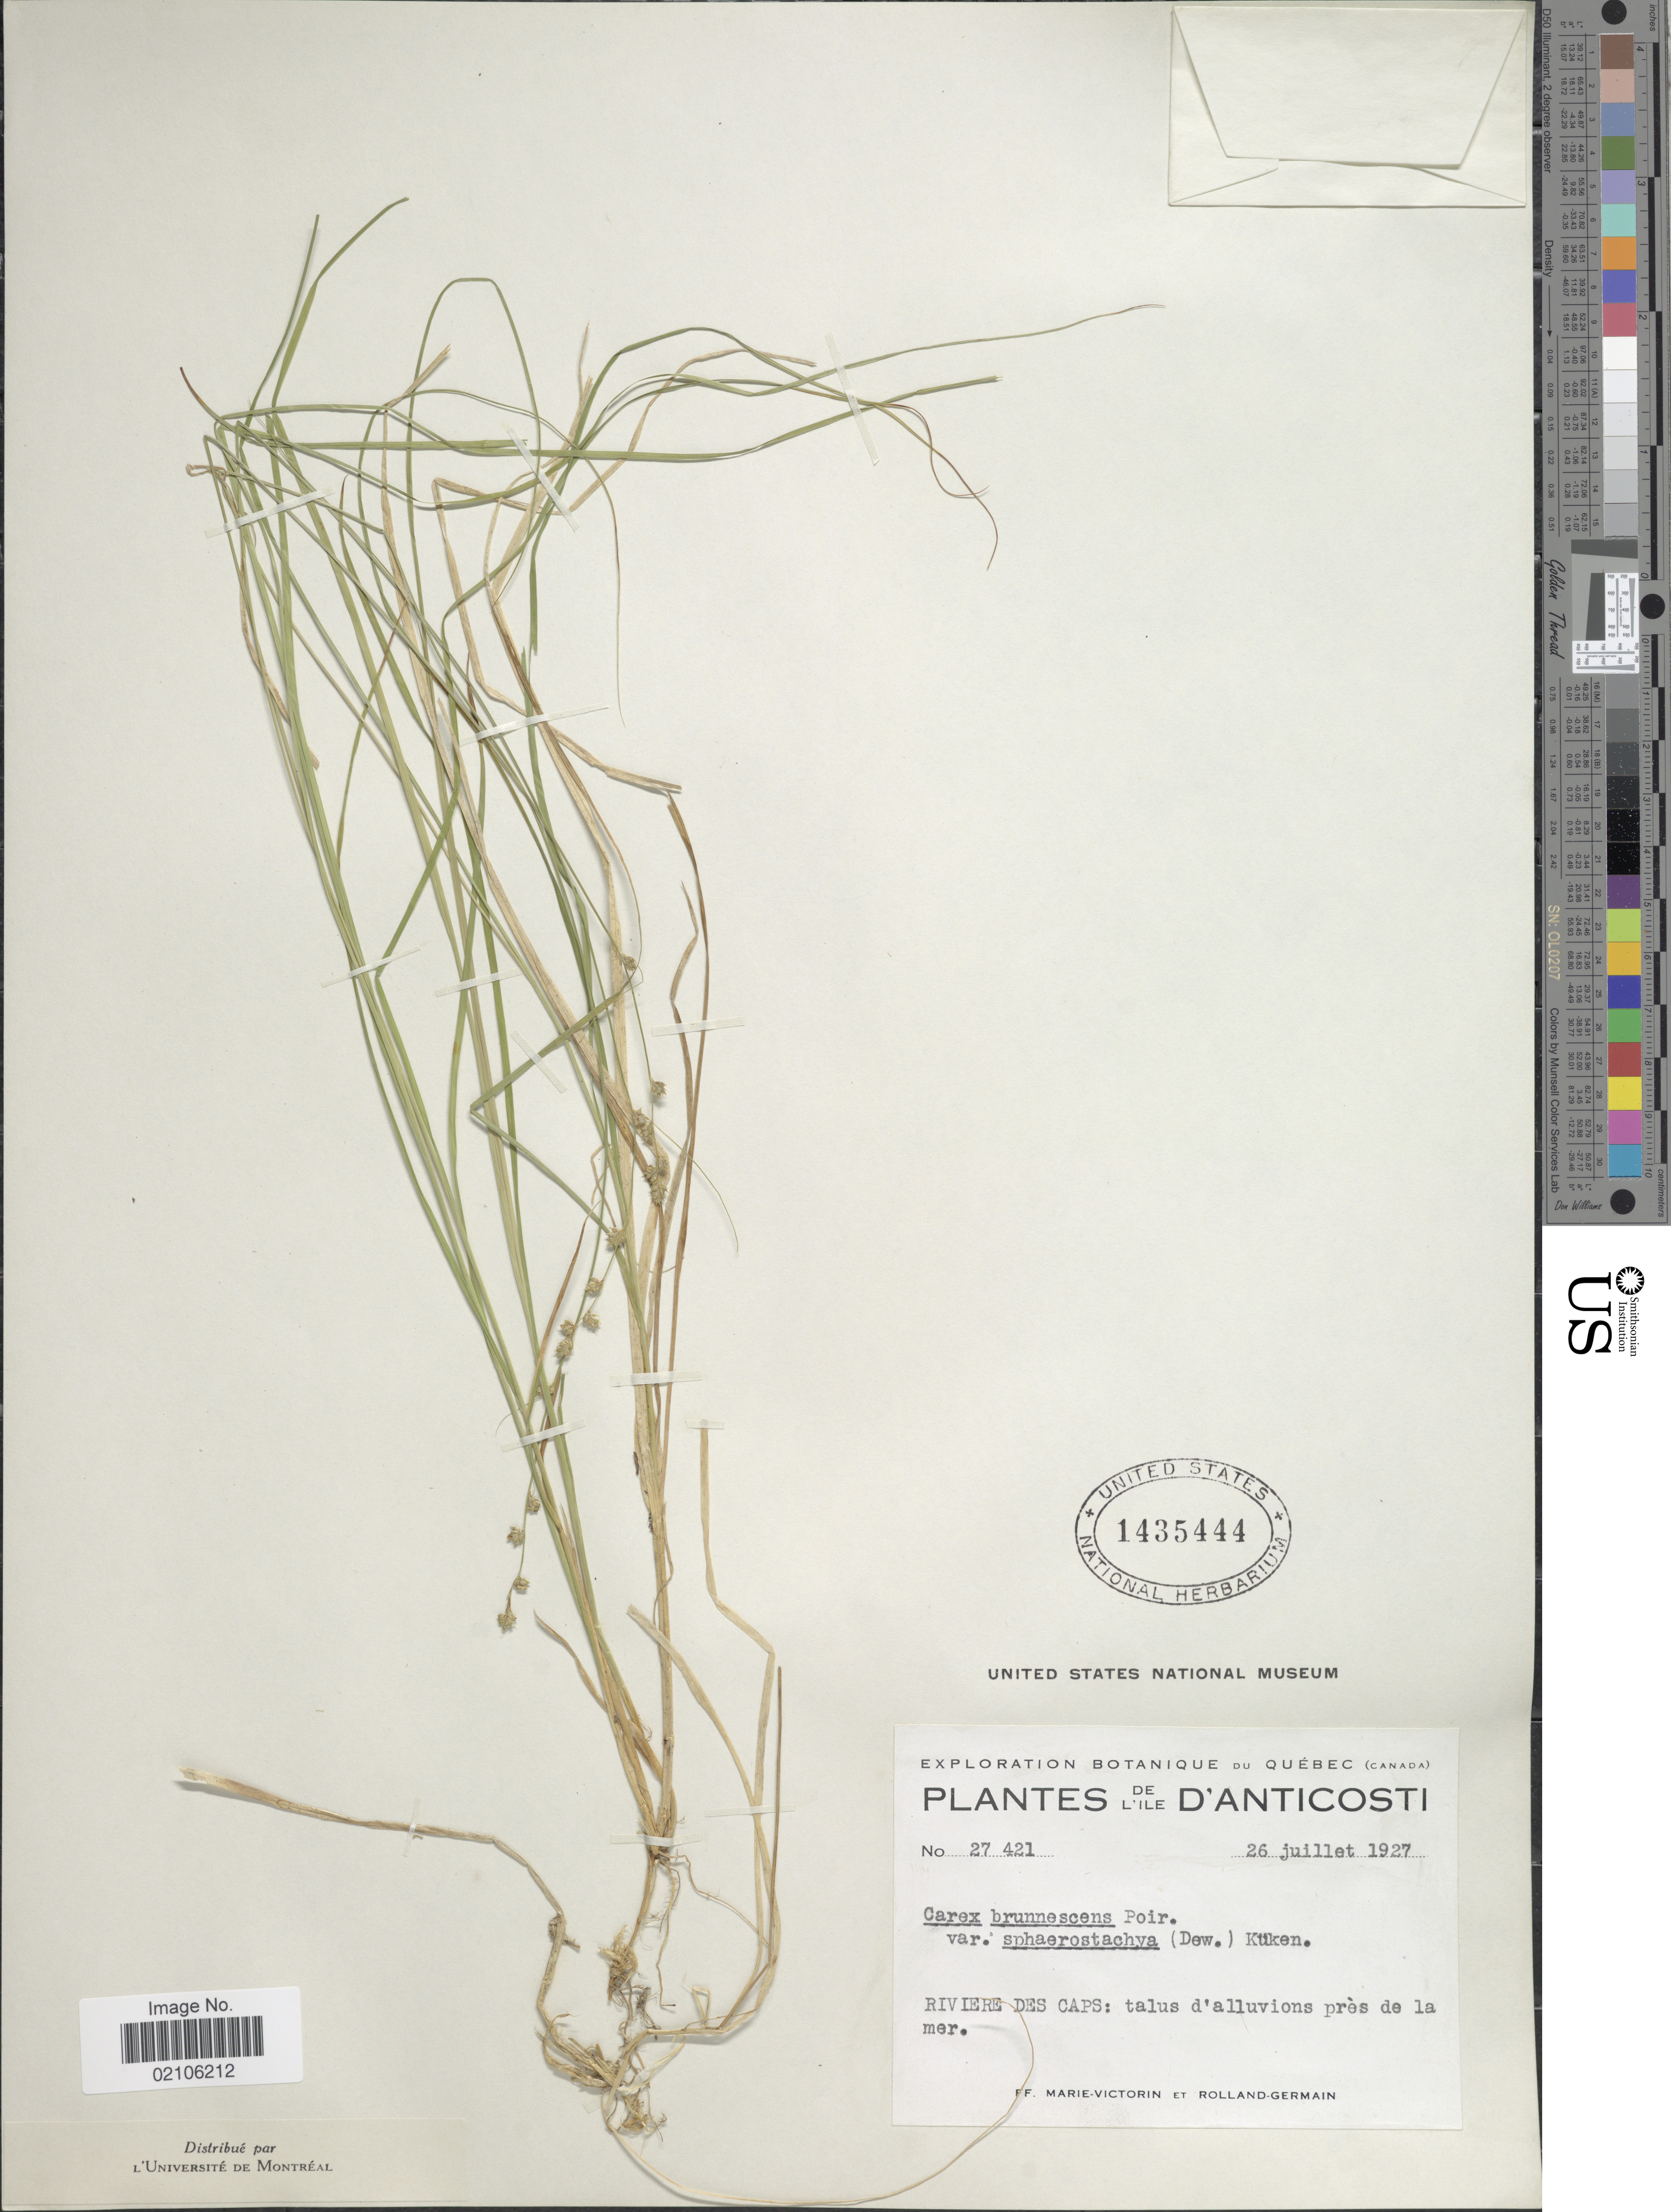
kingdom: Plantae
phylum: Tracheophyta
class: Liliopsida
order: Poales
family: Cyperaceae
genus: Carex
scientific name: Carex brunnescens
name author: (Pers.) Poir.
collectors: F. Marie-Victorin & Rolland-Germain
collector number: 27421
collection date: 1927-07-26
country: Canada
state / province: Quebec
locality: Botanique du Quebec, de L'ile D'Anticosti, Riviere des Caps: talus d'alluvions pres de la mer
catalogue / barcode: US 1435444